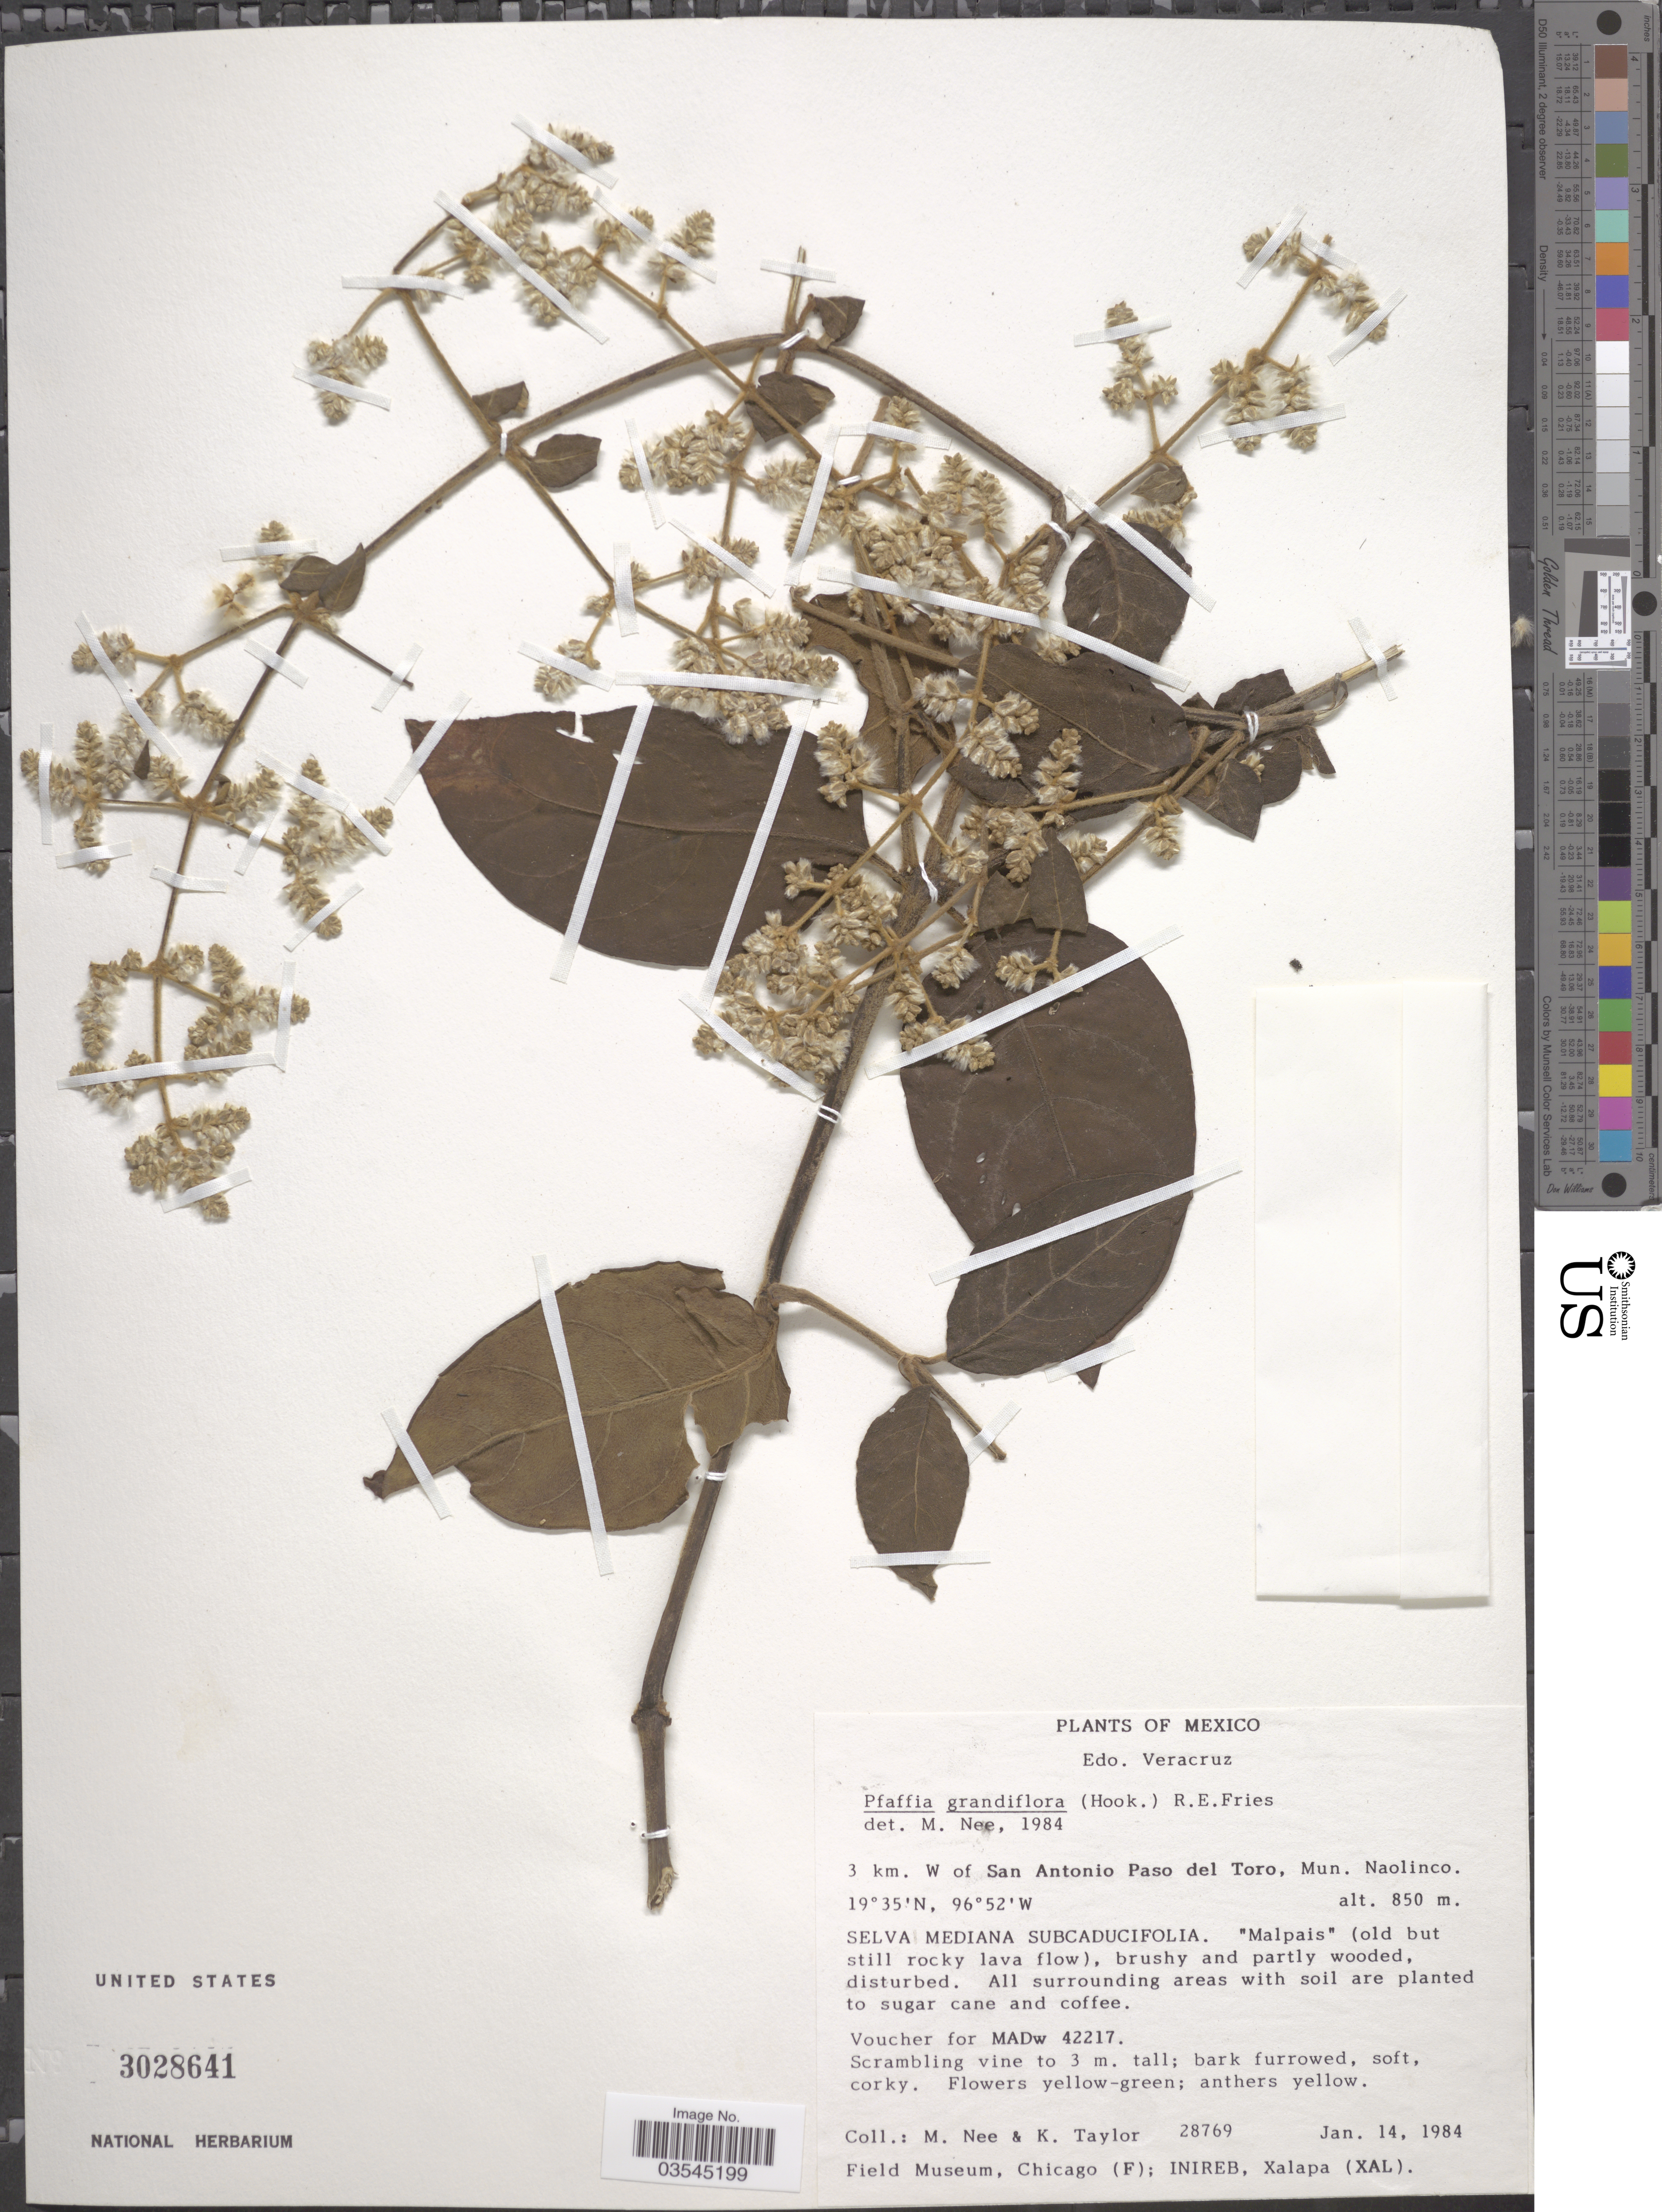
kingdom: Plantae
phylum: Tracheophyta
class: Magnoliopsida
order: Caryophyllales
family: Amaranthaceae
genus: Pfaffia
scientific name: Pfaffia grandiflora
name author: (Hook.) R.E. Fr.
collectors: M. Nee & K. Taylor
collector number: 28769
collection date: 1984-01-14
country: Mexico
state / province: Veracruz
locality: Edo. Veracruz. 3 km. W of San Antonio Paso del Toro, mun. Naolinco.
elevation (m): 850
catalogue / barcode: US 3028641